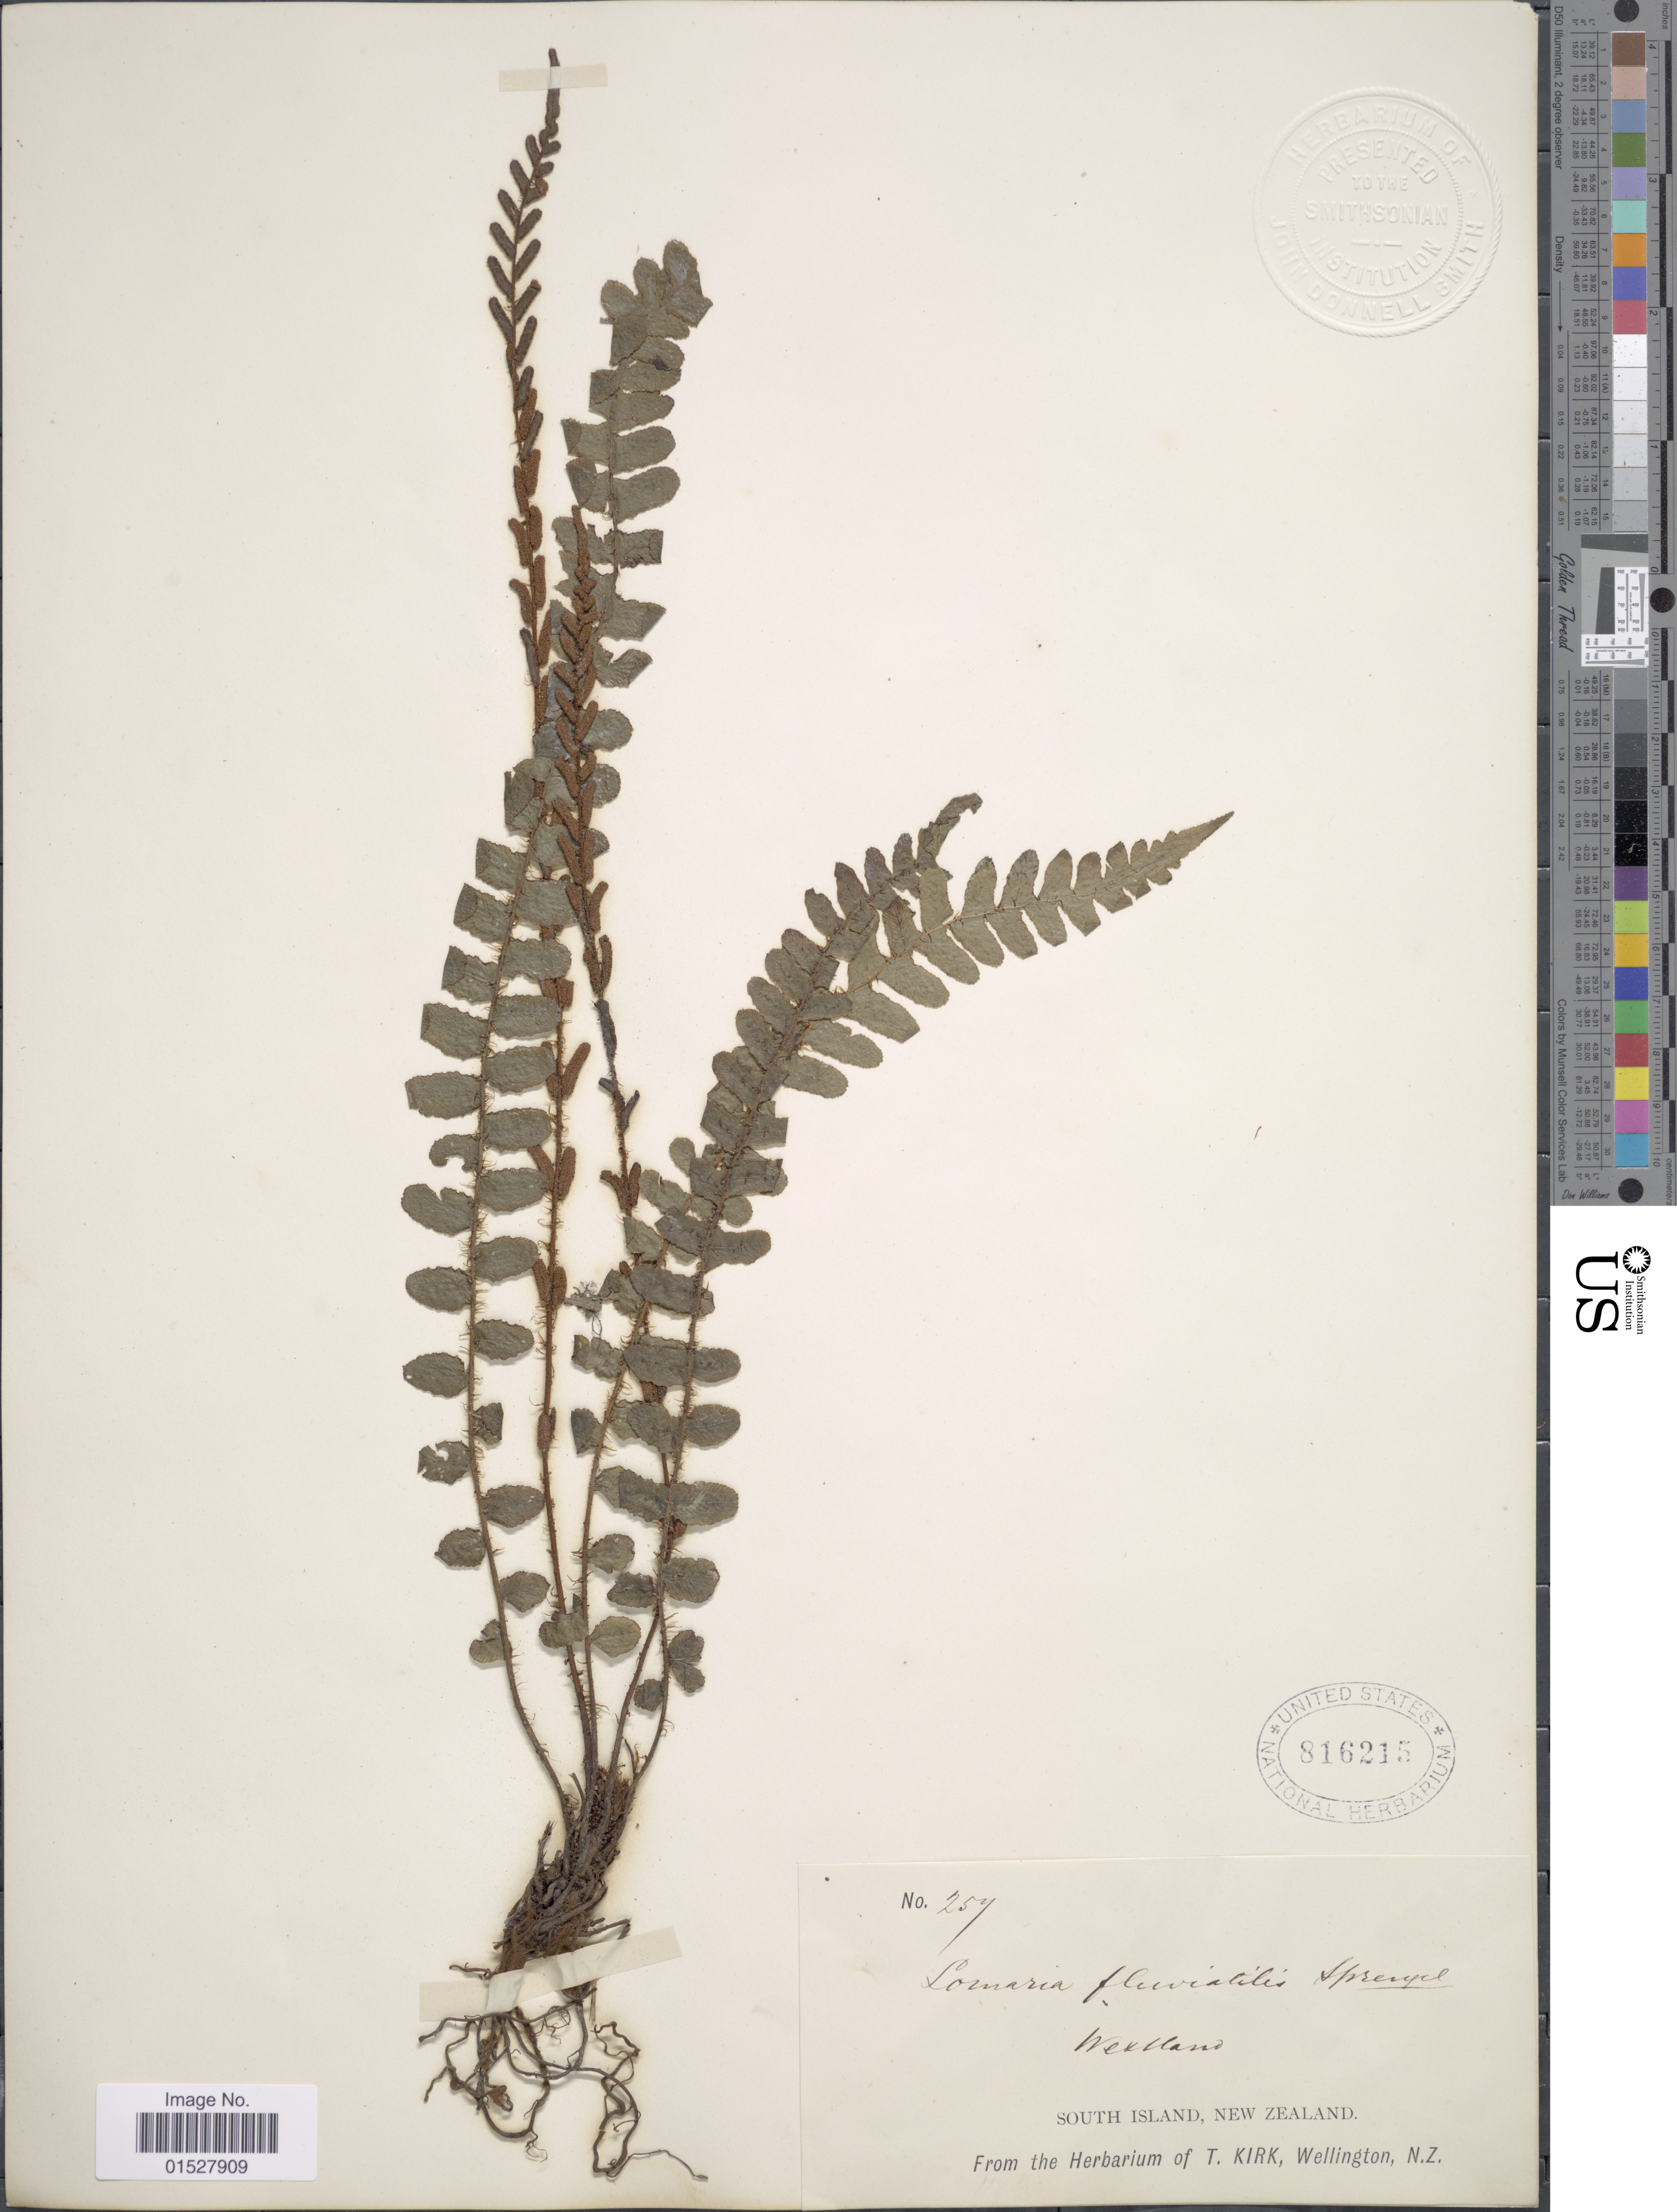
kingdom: Plantae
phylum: Tracheophyta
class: Polypodiopsida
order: Polypodiales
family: Blechnaceae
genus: Blechnum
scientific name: Blechnum fluviatile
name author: (R. Br.) E.J. Lowe ex Salomon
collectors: ex herb. T. Kirk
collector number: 257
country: New Zealand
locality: Westland, South Island.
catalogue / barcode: US 816215